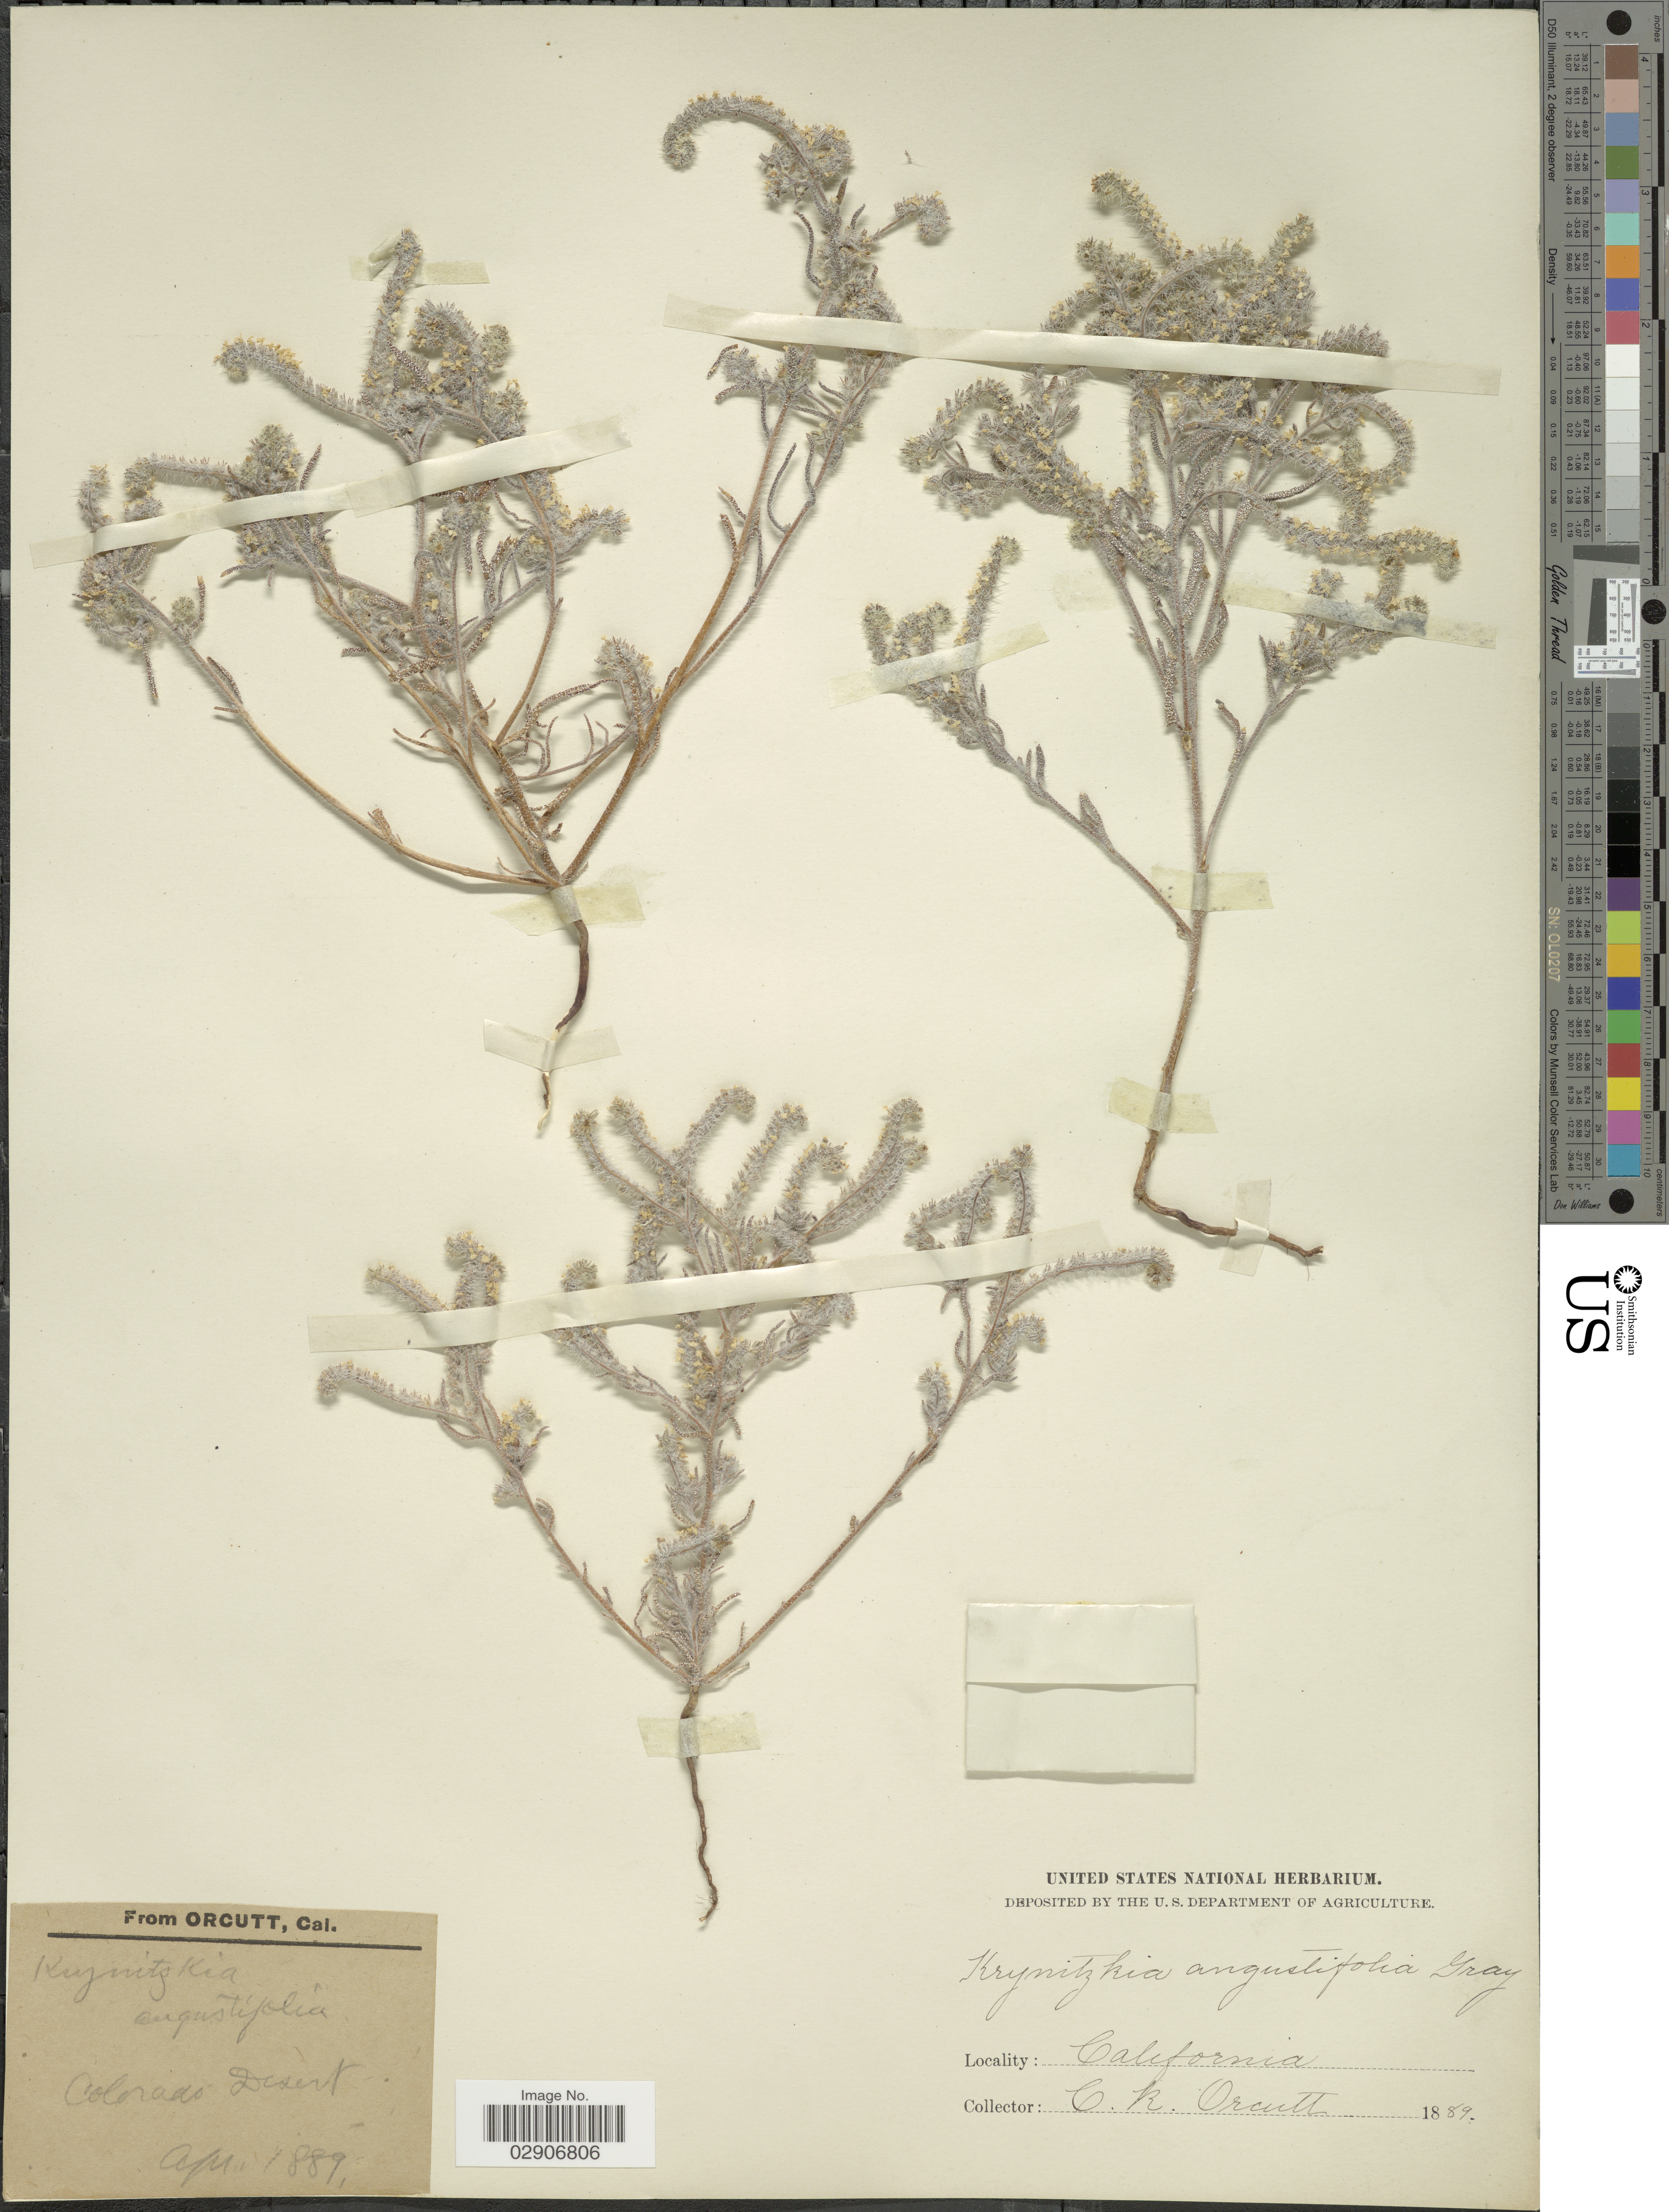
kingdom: Plantae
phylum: Tracheophyta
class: Magnoliopsida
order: Boraginales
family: Boraginaceae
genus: Cryptantha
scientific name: Cryptantha angustifolia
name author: (Torr.) Greene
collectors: C. R. Orcutt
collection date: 1889-04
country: United States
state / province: California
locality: Colorado Desert.